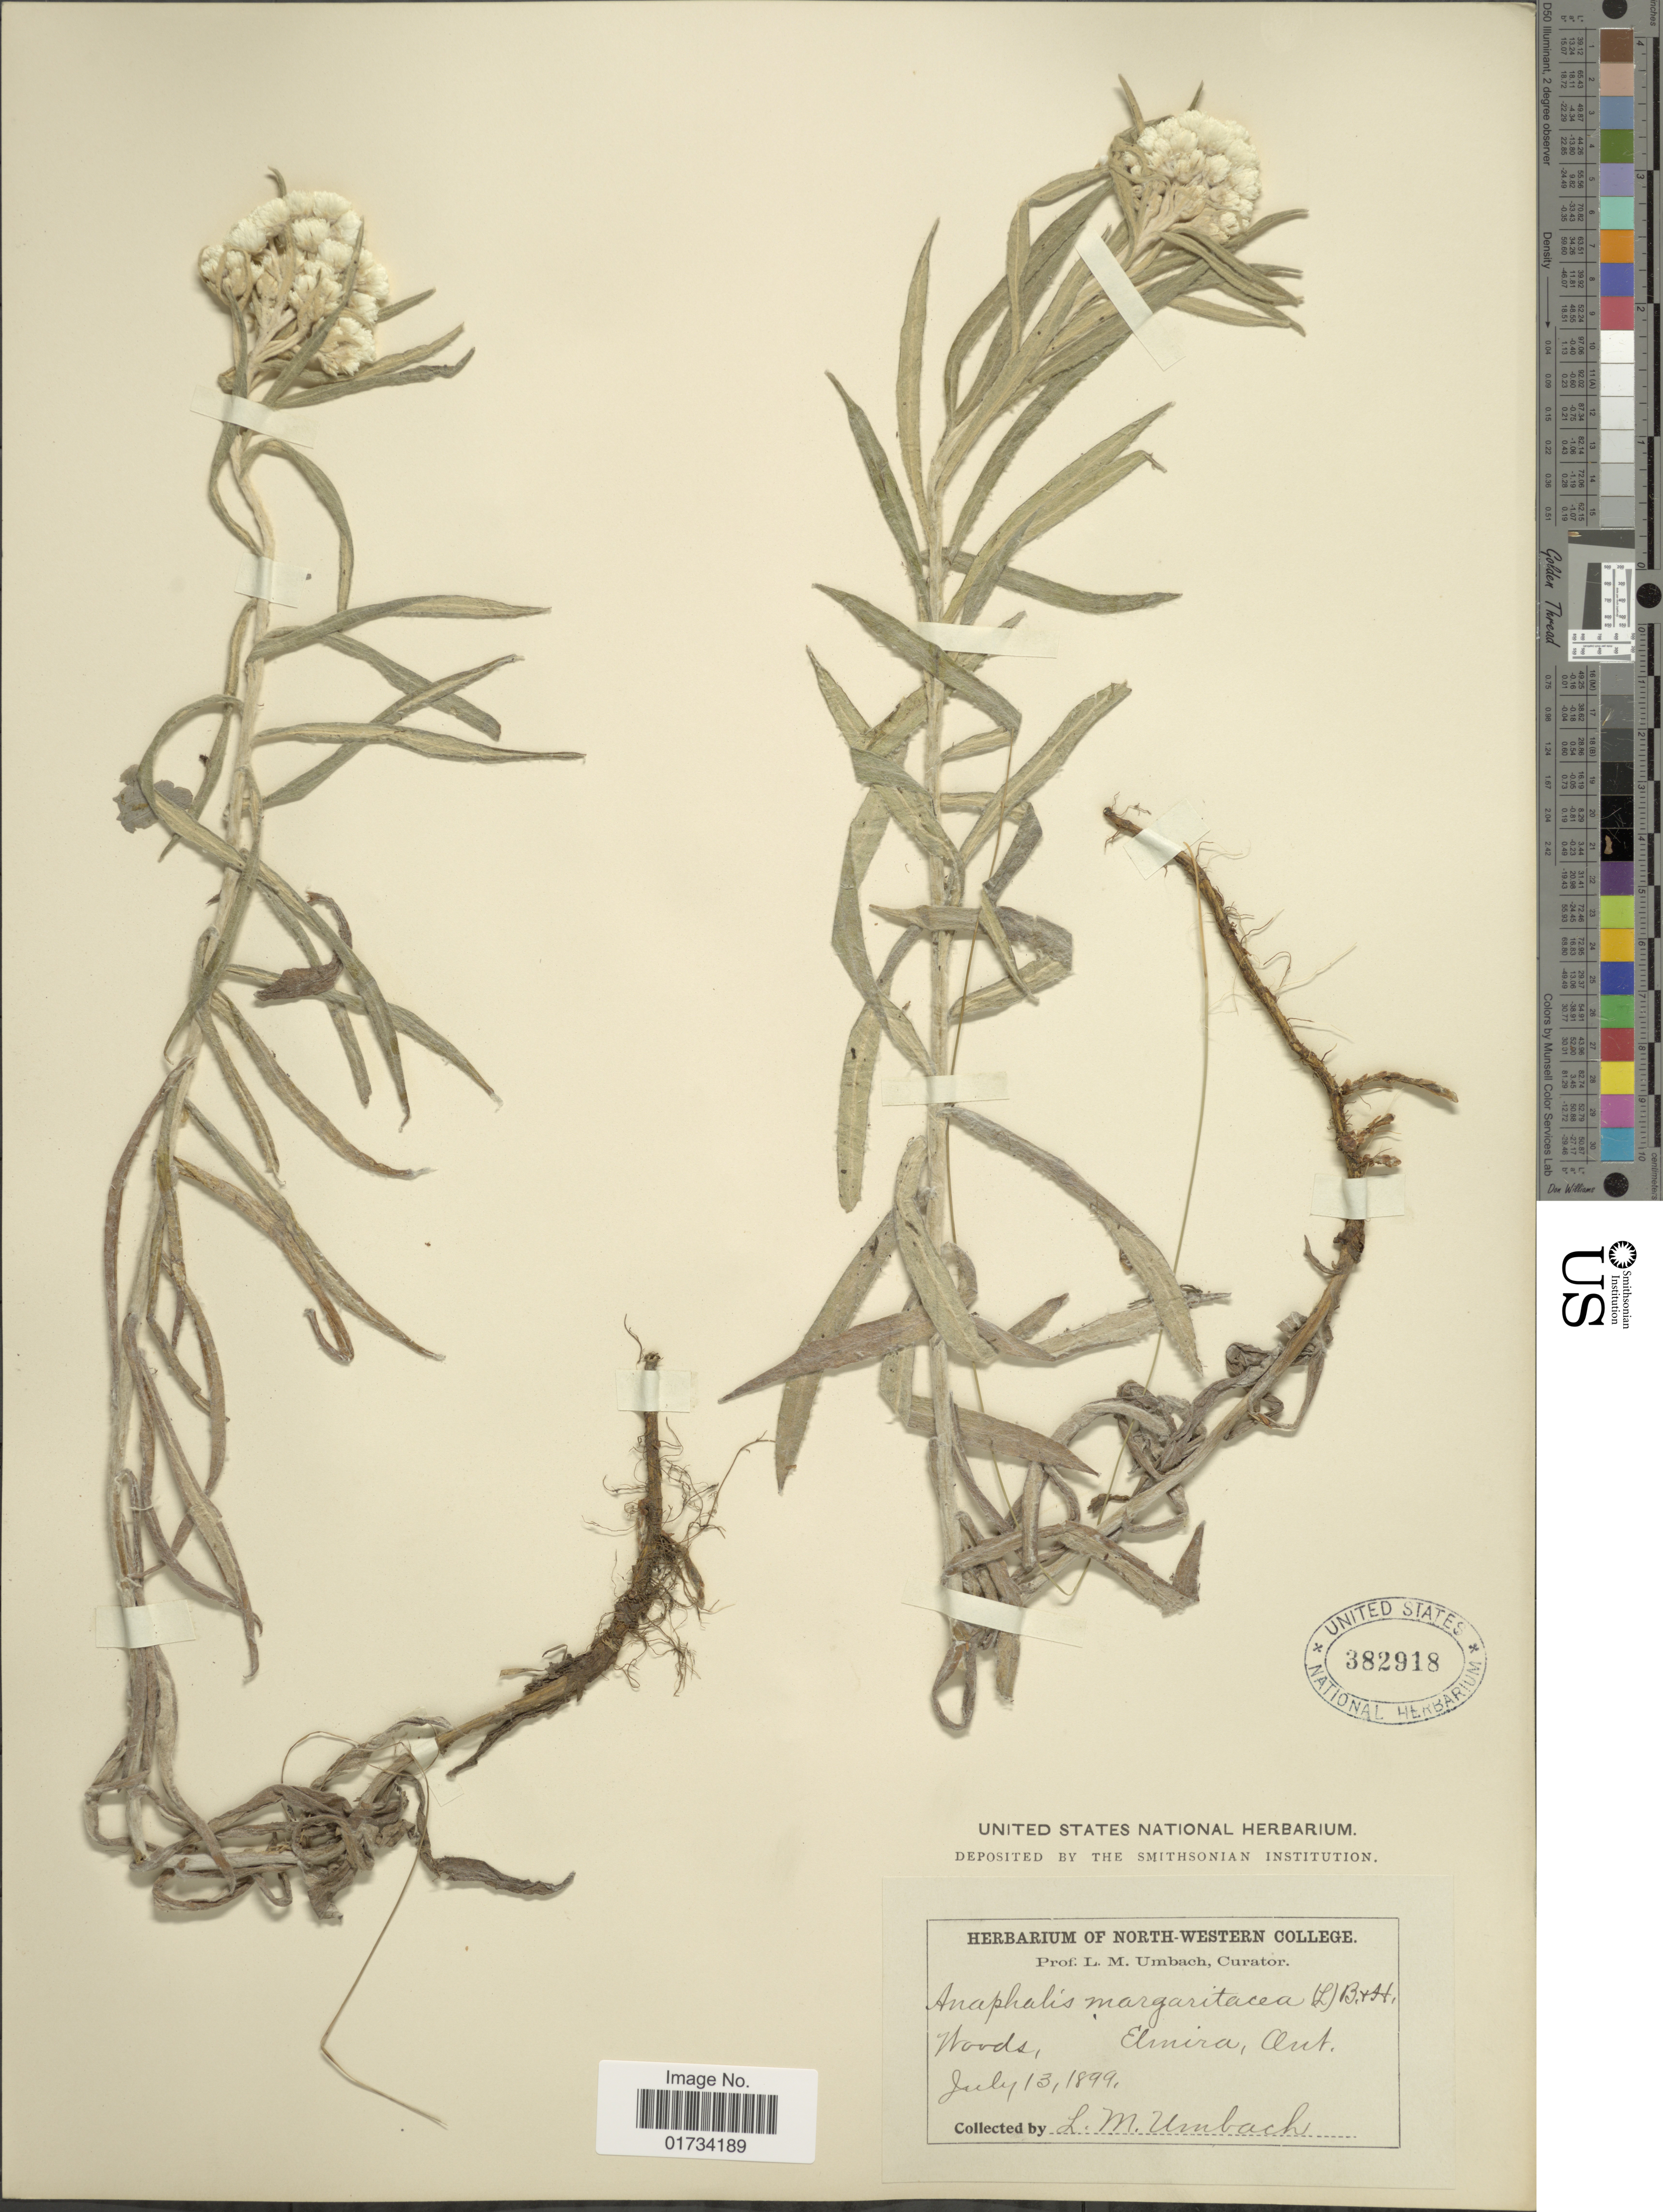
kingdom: Plantae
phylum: Tracheophyta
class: Magnoliopsida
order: Asterales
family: Asteraceae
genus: Anaphalis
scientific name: Anaphalis margaritacea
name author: (L.) Benth. & Hook. f.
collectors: L. M. Umbach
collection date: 1899-07-13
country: Canada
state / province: Ontario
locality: Woods, Elmira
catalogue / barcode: US 382918